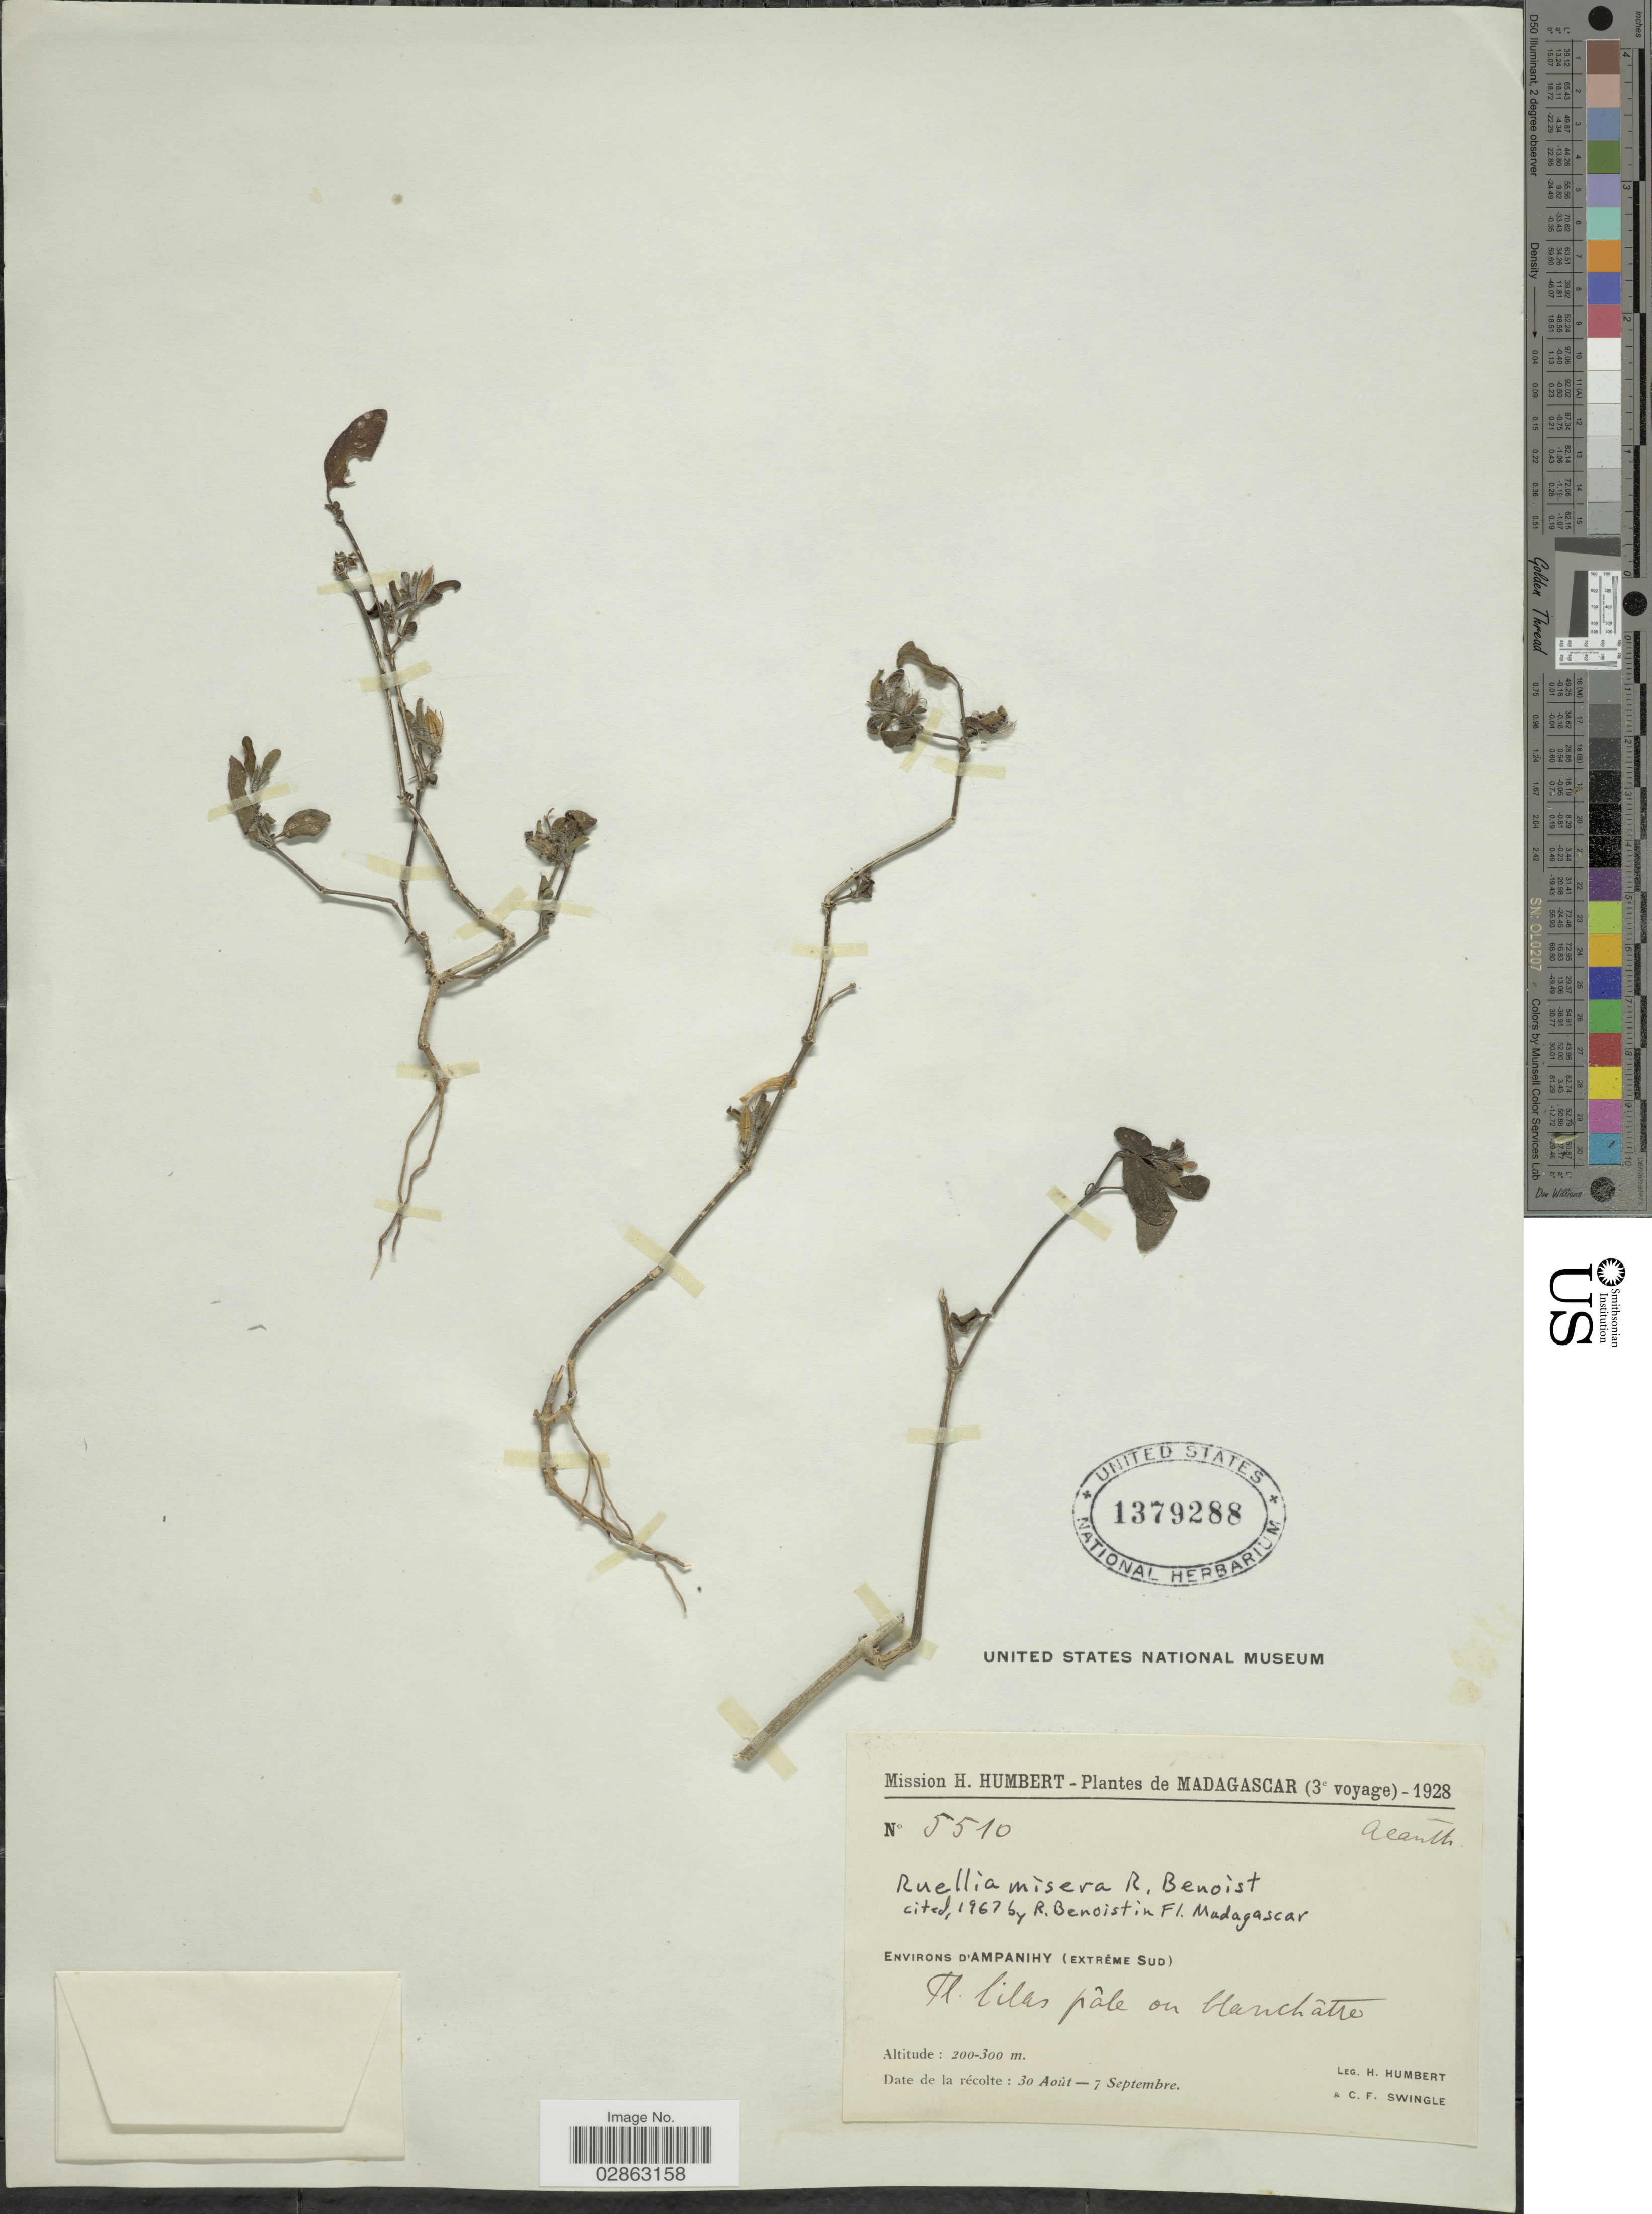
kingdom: Plantae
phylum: Tracheophyta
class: Magnoliopsida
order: Lamiales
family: Acanthaceae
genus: Ruellia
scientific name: Ruellia misera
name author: Benoist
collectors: H. Humbert & C. Swingle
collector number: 5510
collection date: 1928-08-30/1928-09-07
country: Madagascar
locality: Environs d'Ampanihy (extréme Sud).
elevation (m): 200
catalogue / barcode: US 1379288